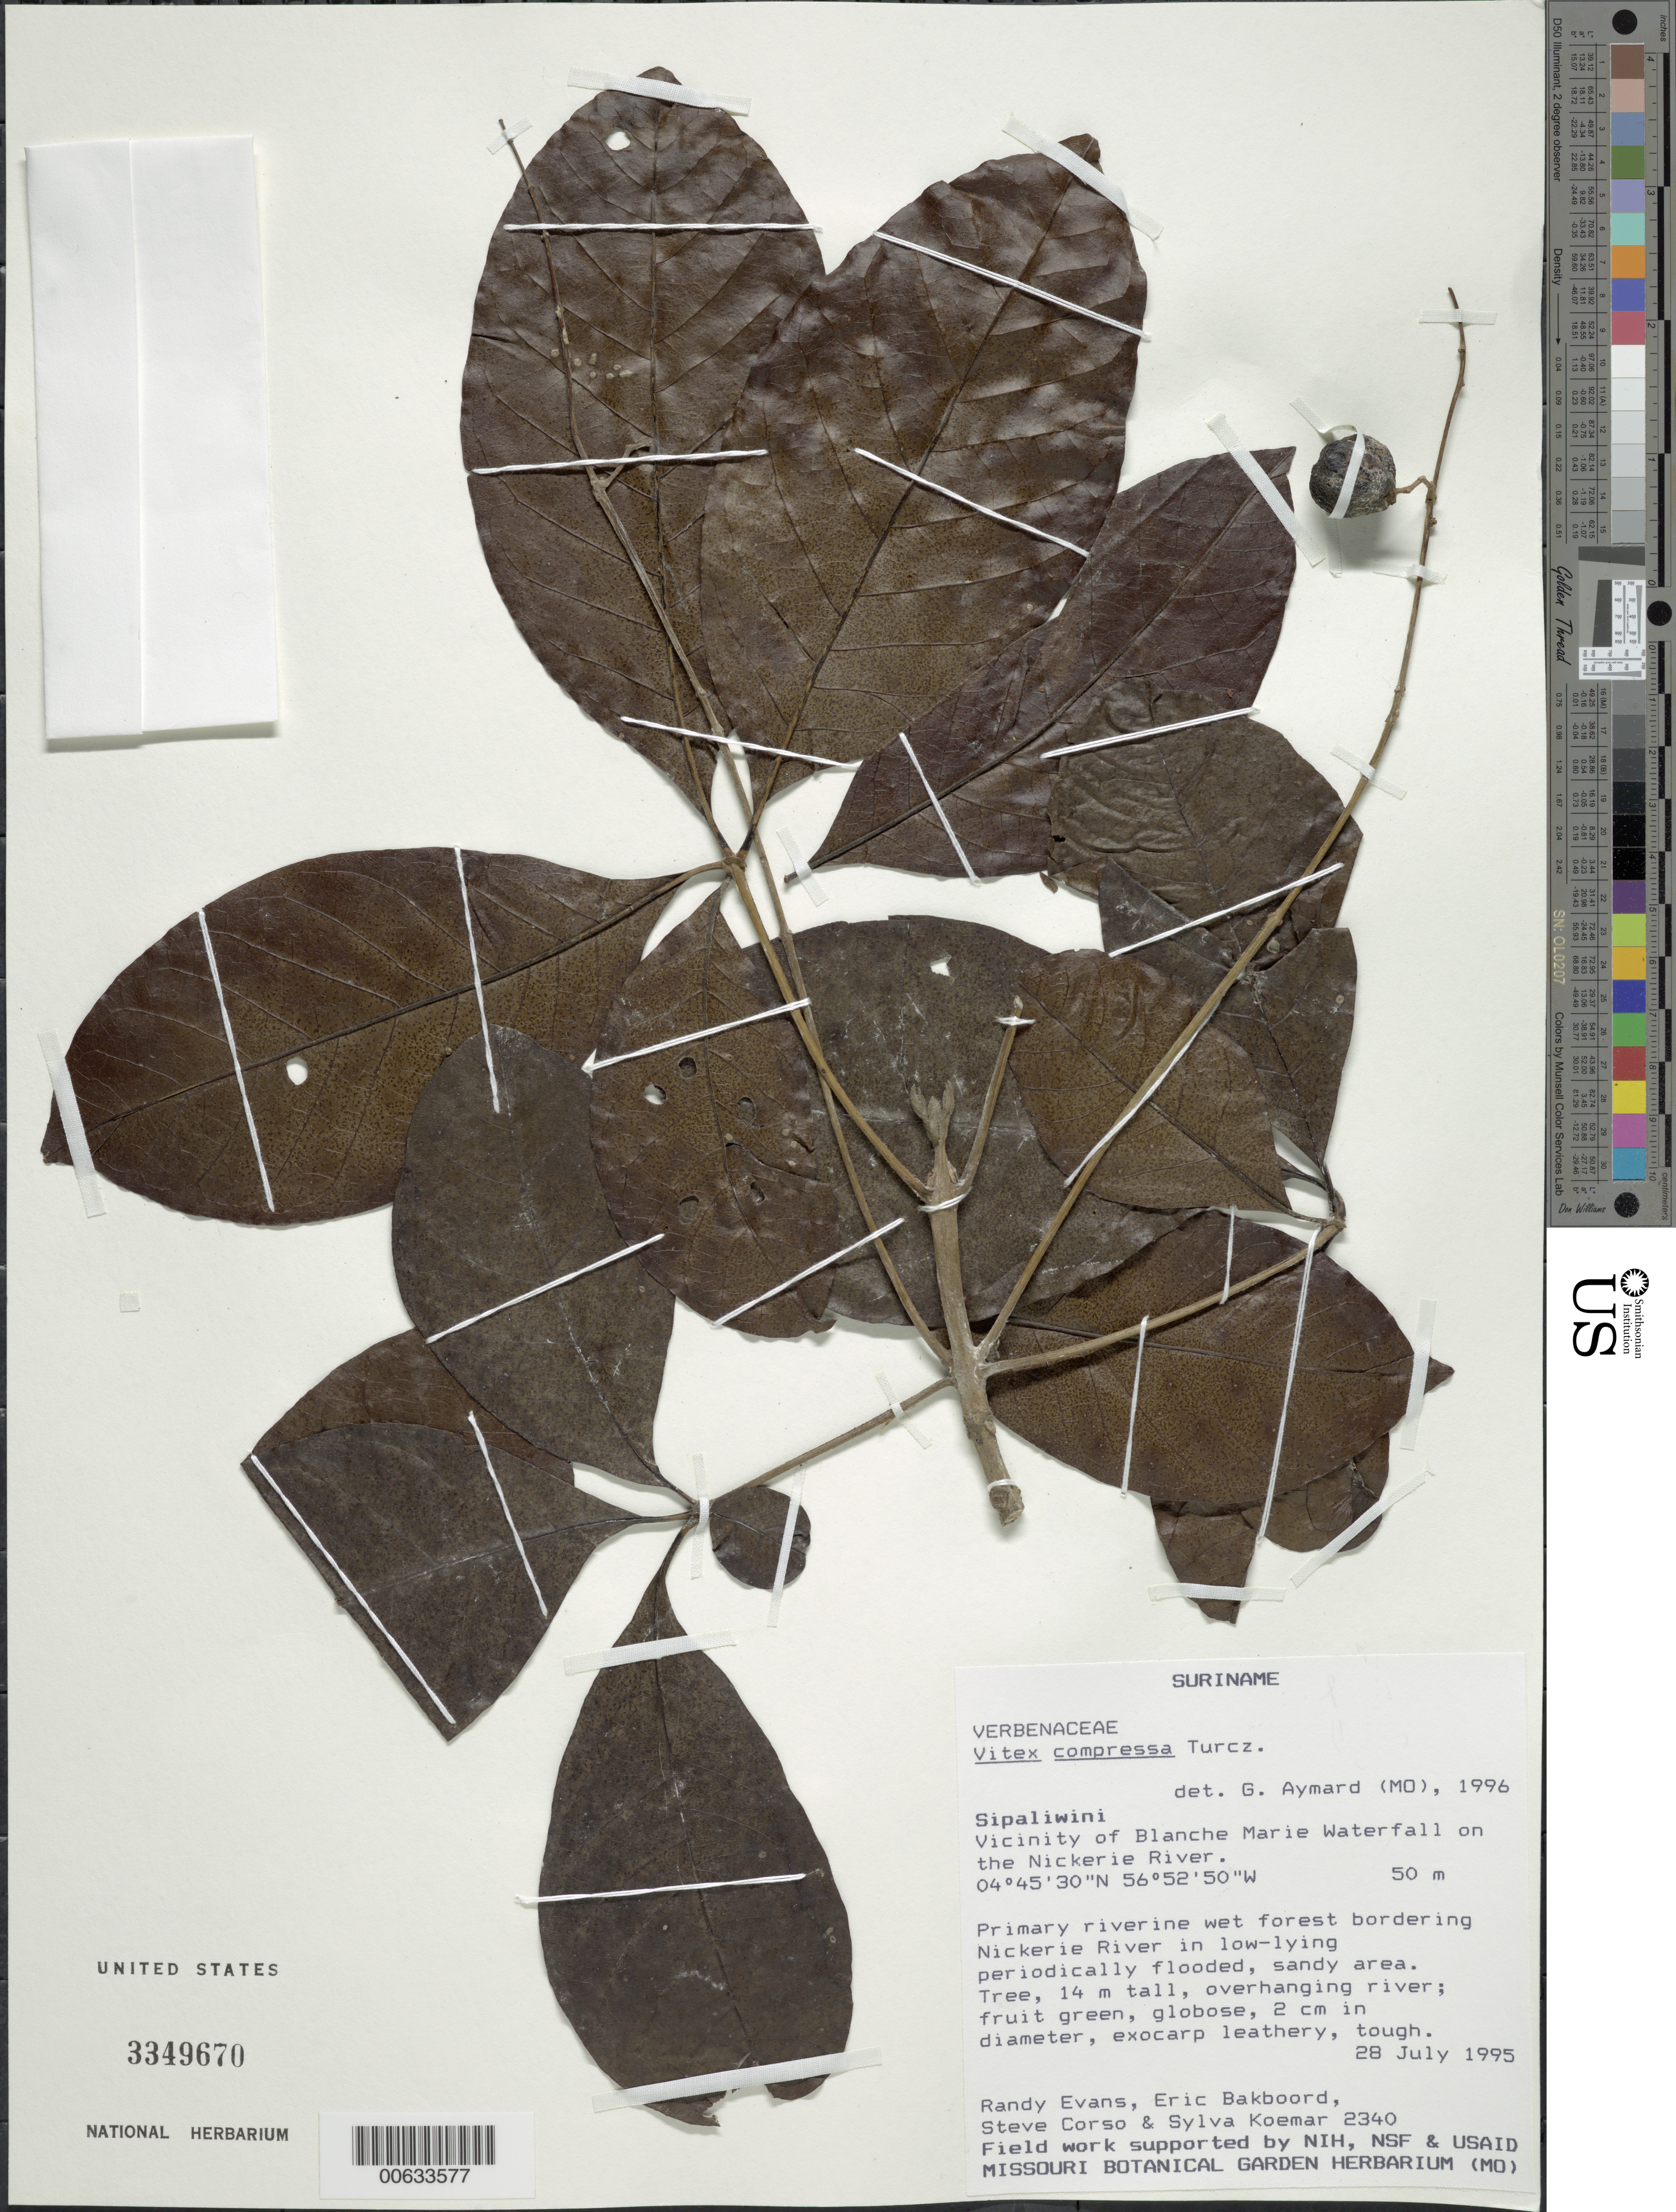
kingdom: Plantae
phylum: Tracheophyta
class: Magnoliopsida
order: Lamiales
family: Lamiaceae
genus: Vitex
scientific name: Vitex compressa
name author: Turcz.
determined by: Aymard C., G. A., (PORT), Univ. Nac. Exp. de los Llanos Ezequiel Zamora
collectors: R. Evans, E. Bakboord, S. Corso & S. Koemar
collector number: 2340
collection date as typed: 28-Jul-95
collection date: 1995-07-28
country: Suriname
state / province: Sipaliwini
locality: Blanche Marie Waterfall, vic., on Nickerie R.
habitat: Primary riverine wet forest bordering on river, in low lying periodically flooded area; overhanging river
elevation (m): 50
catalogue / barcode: US 3349670